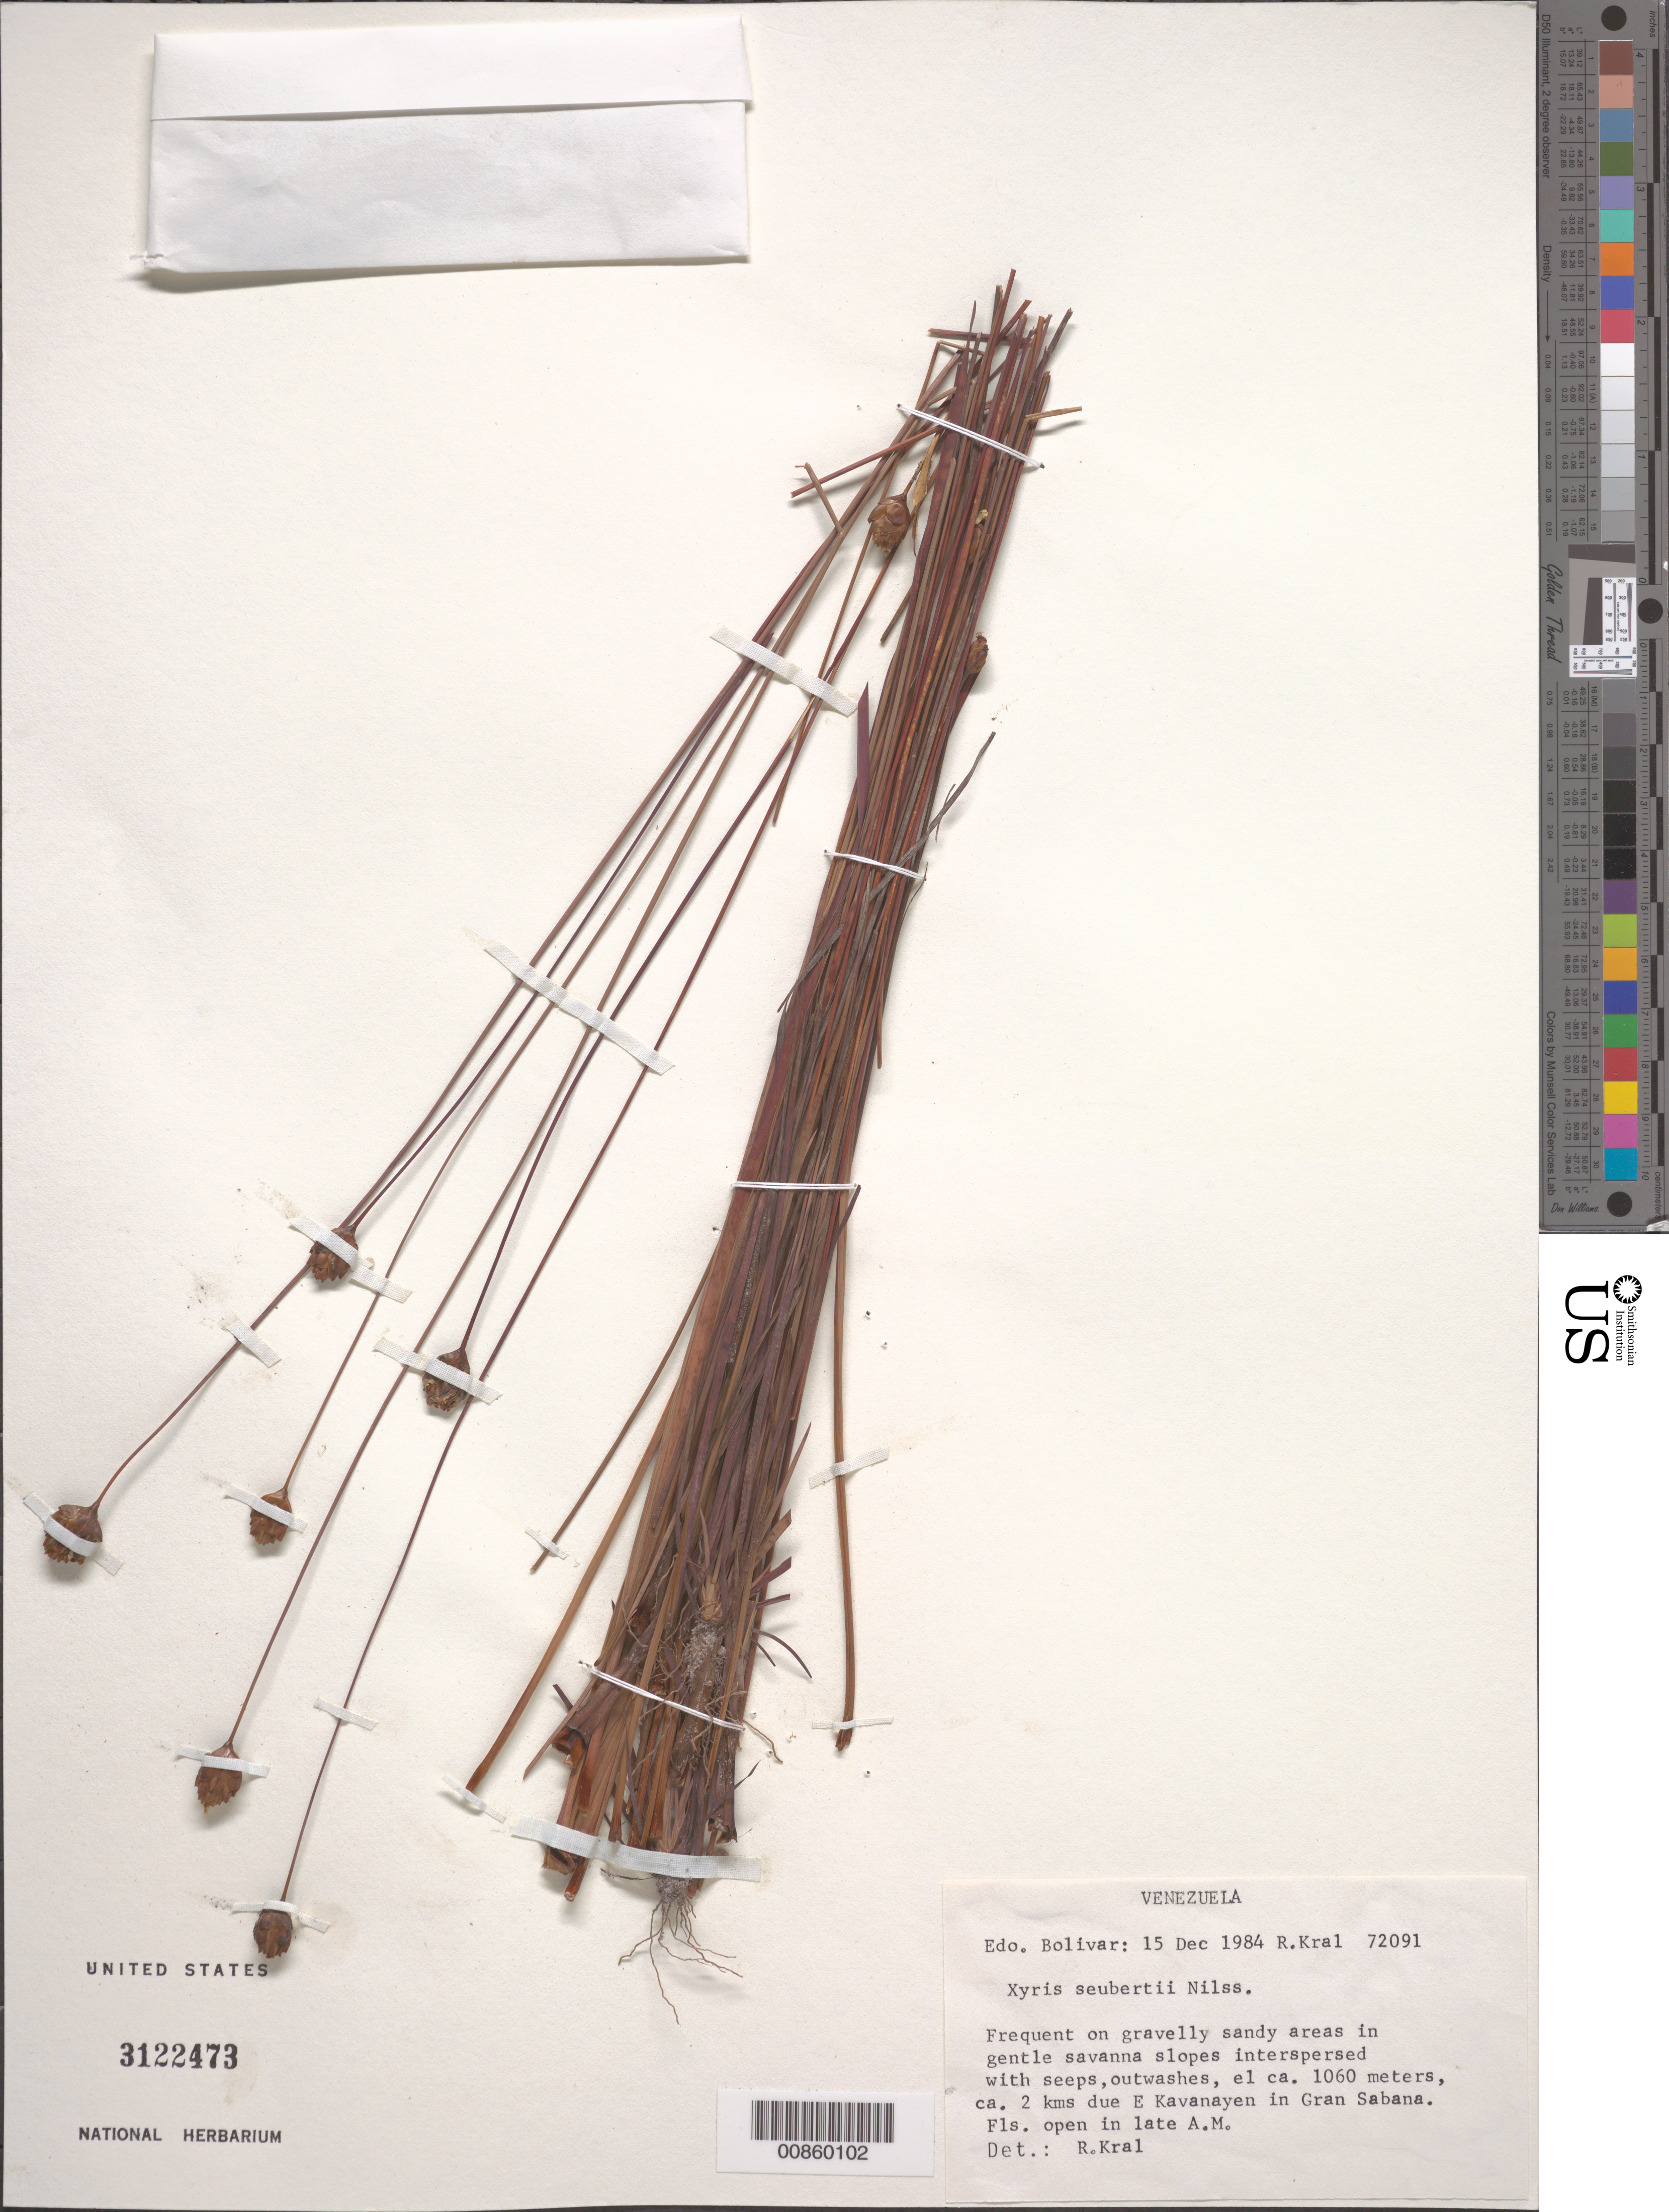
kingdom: Plantae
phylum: Tracheophyta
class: Liliopsida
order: Poales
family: Xyridaceae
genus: Xyris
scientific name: Xyris seubertii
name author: L.A. Nilsson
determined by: Kral, Robert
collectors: R. Kral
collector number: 72091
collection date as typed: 15-Dec-84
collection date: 1984-12-15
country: Venezuela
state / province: Bolívar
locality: Gran Sabana, Kavanayén, ca. 2 km E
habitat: Gravelly sandy areas in gentle savanna slopes interspersed with seeps, outwashes.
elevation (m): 1060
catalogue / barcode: US 3122473